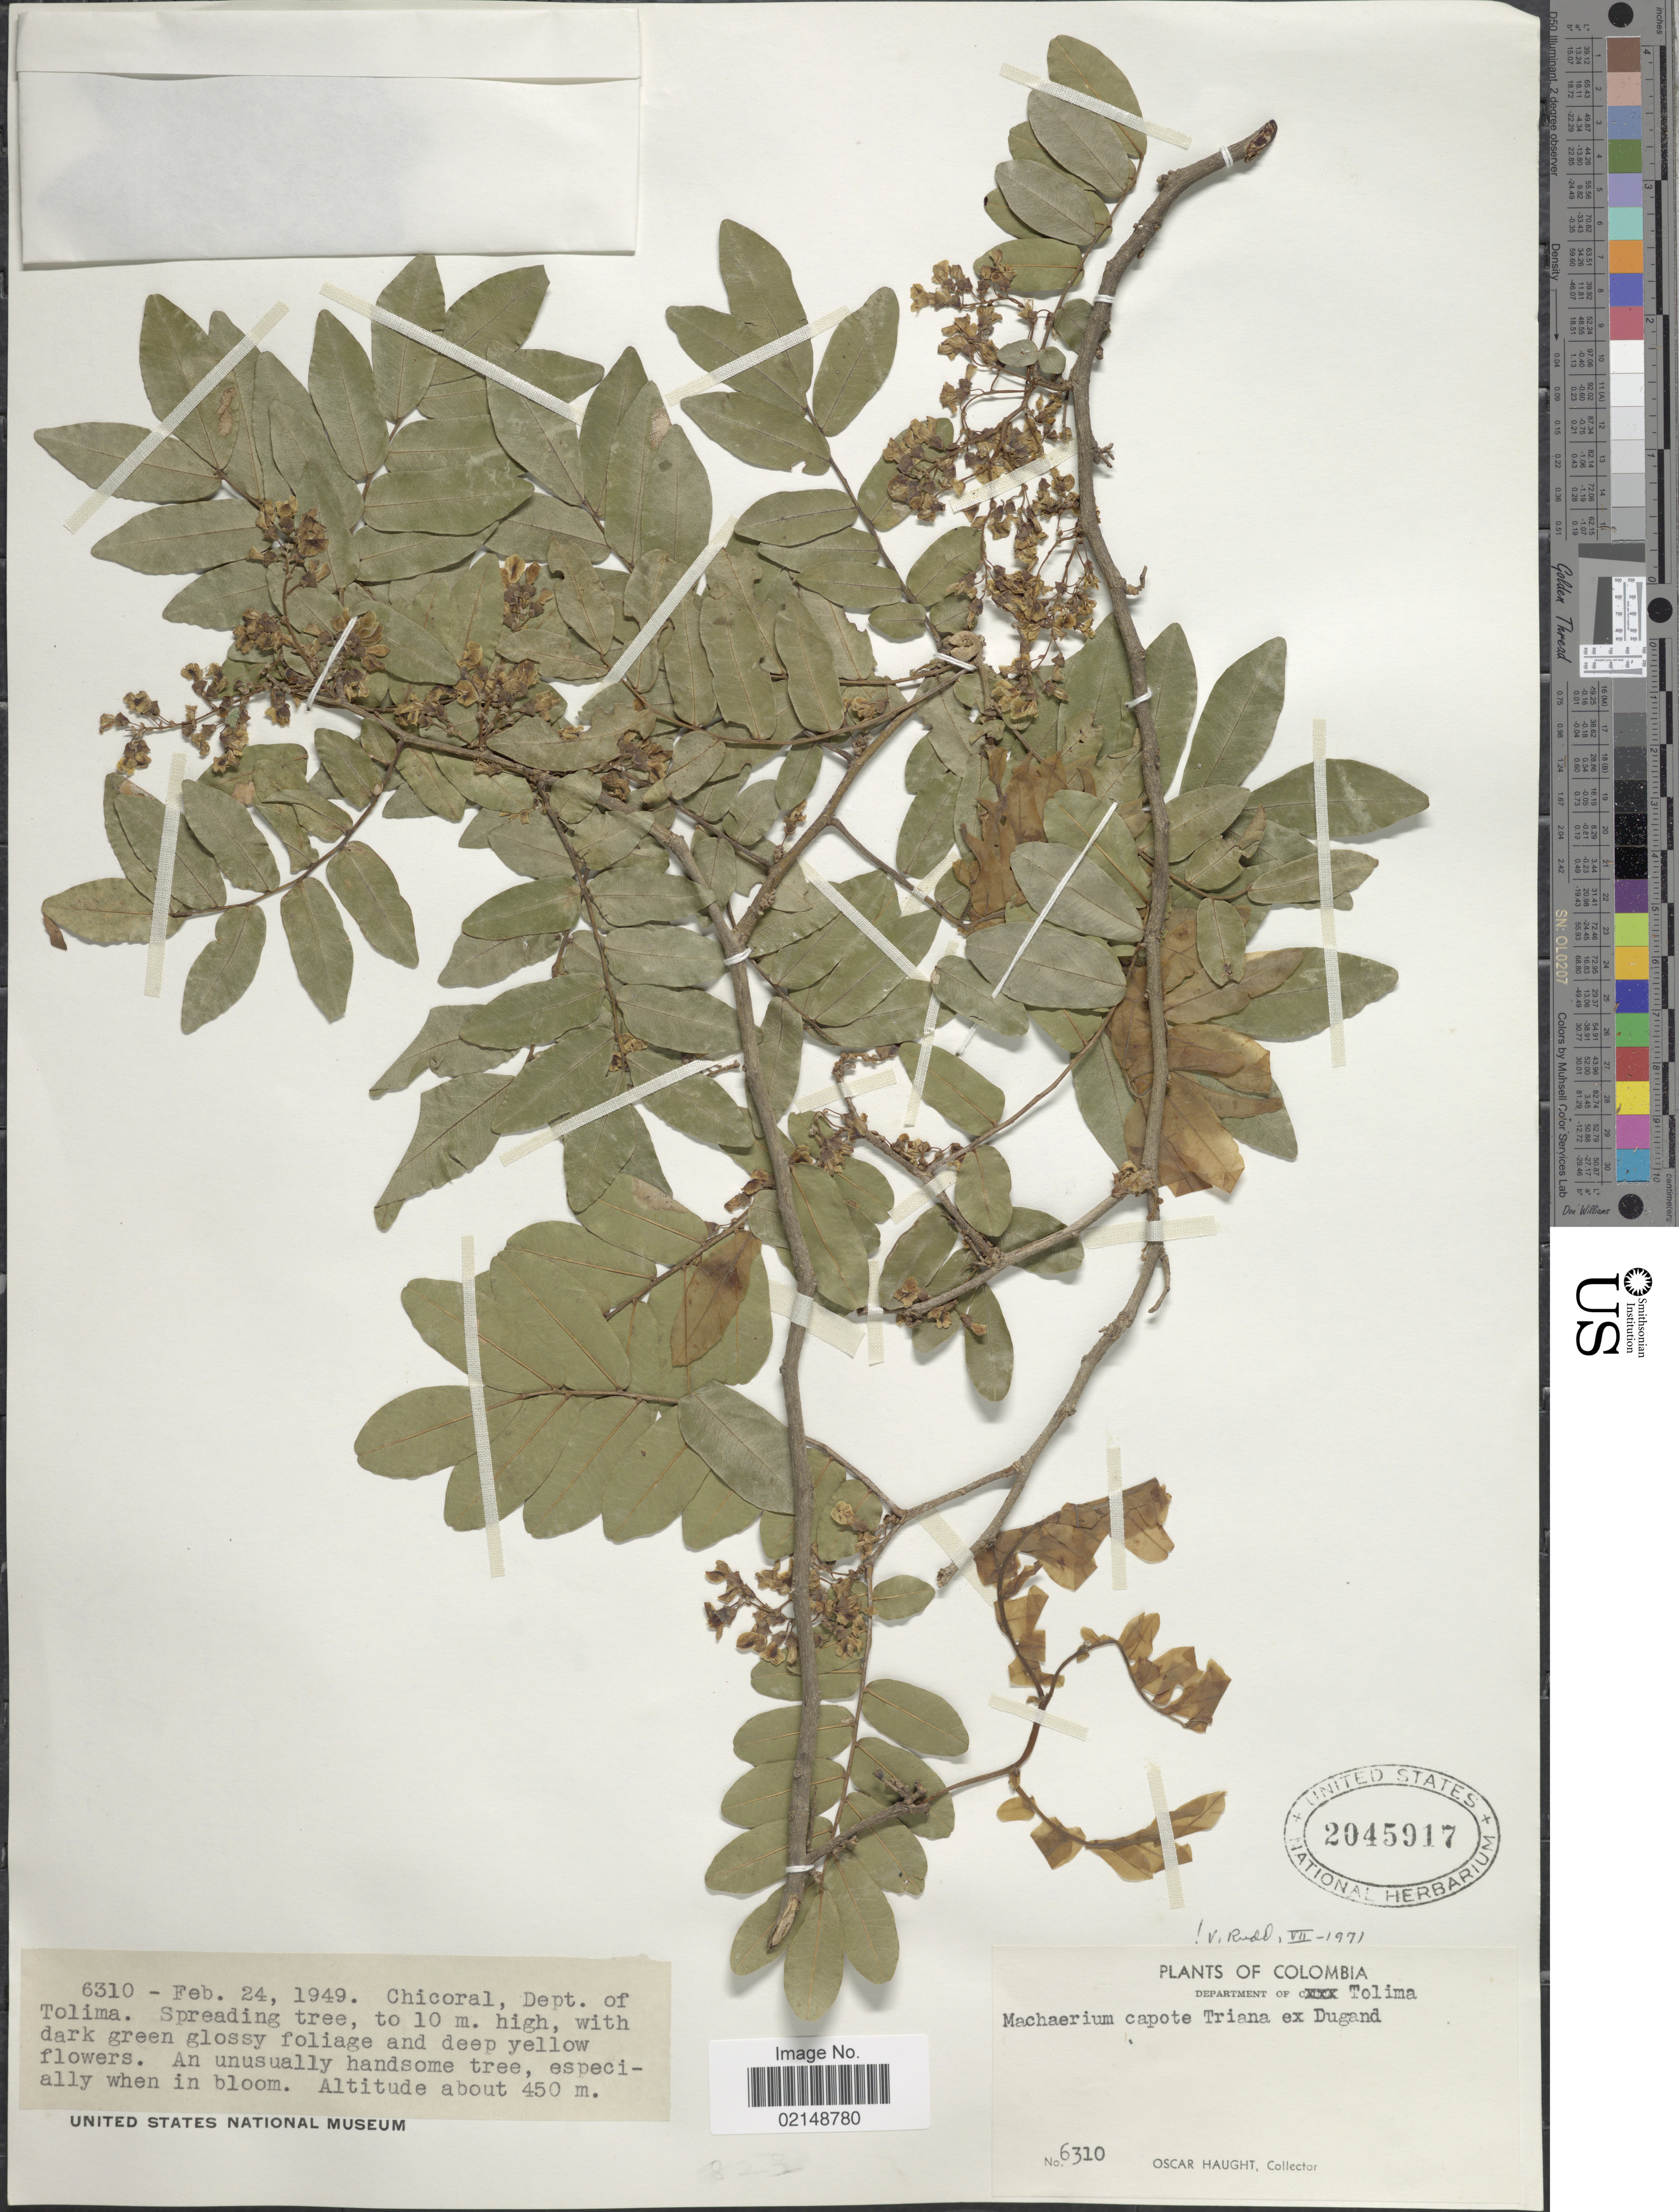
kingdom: Plantae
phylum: Tracheophyta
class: Magnoliopsida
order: Fabales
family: Fabaceae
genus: Machaerium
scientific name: Machaerium capote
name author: Triana ex Dugand G.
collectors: O. Haught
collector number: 6310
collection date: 1949-02-24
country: Colombia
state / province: Tolima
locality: Chicoral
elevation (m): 450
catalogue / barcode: US 2045917